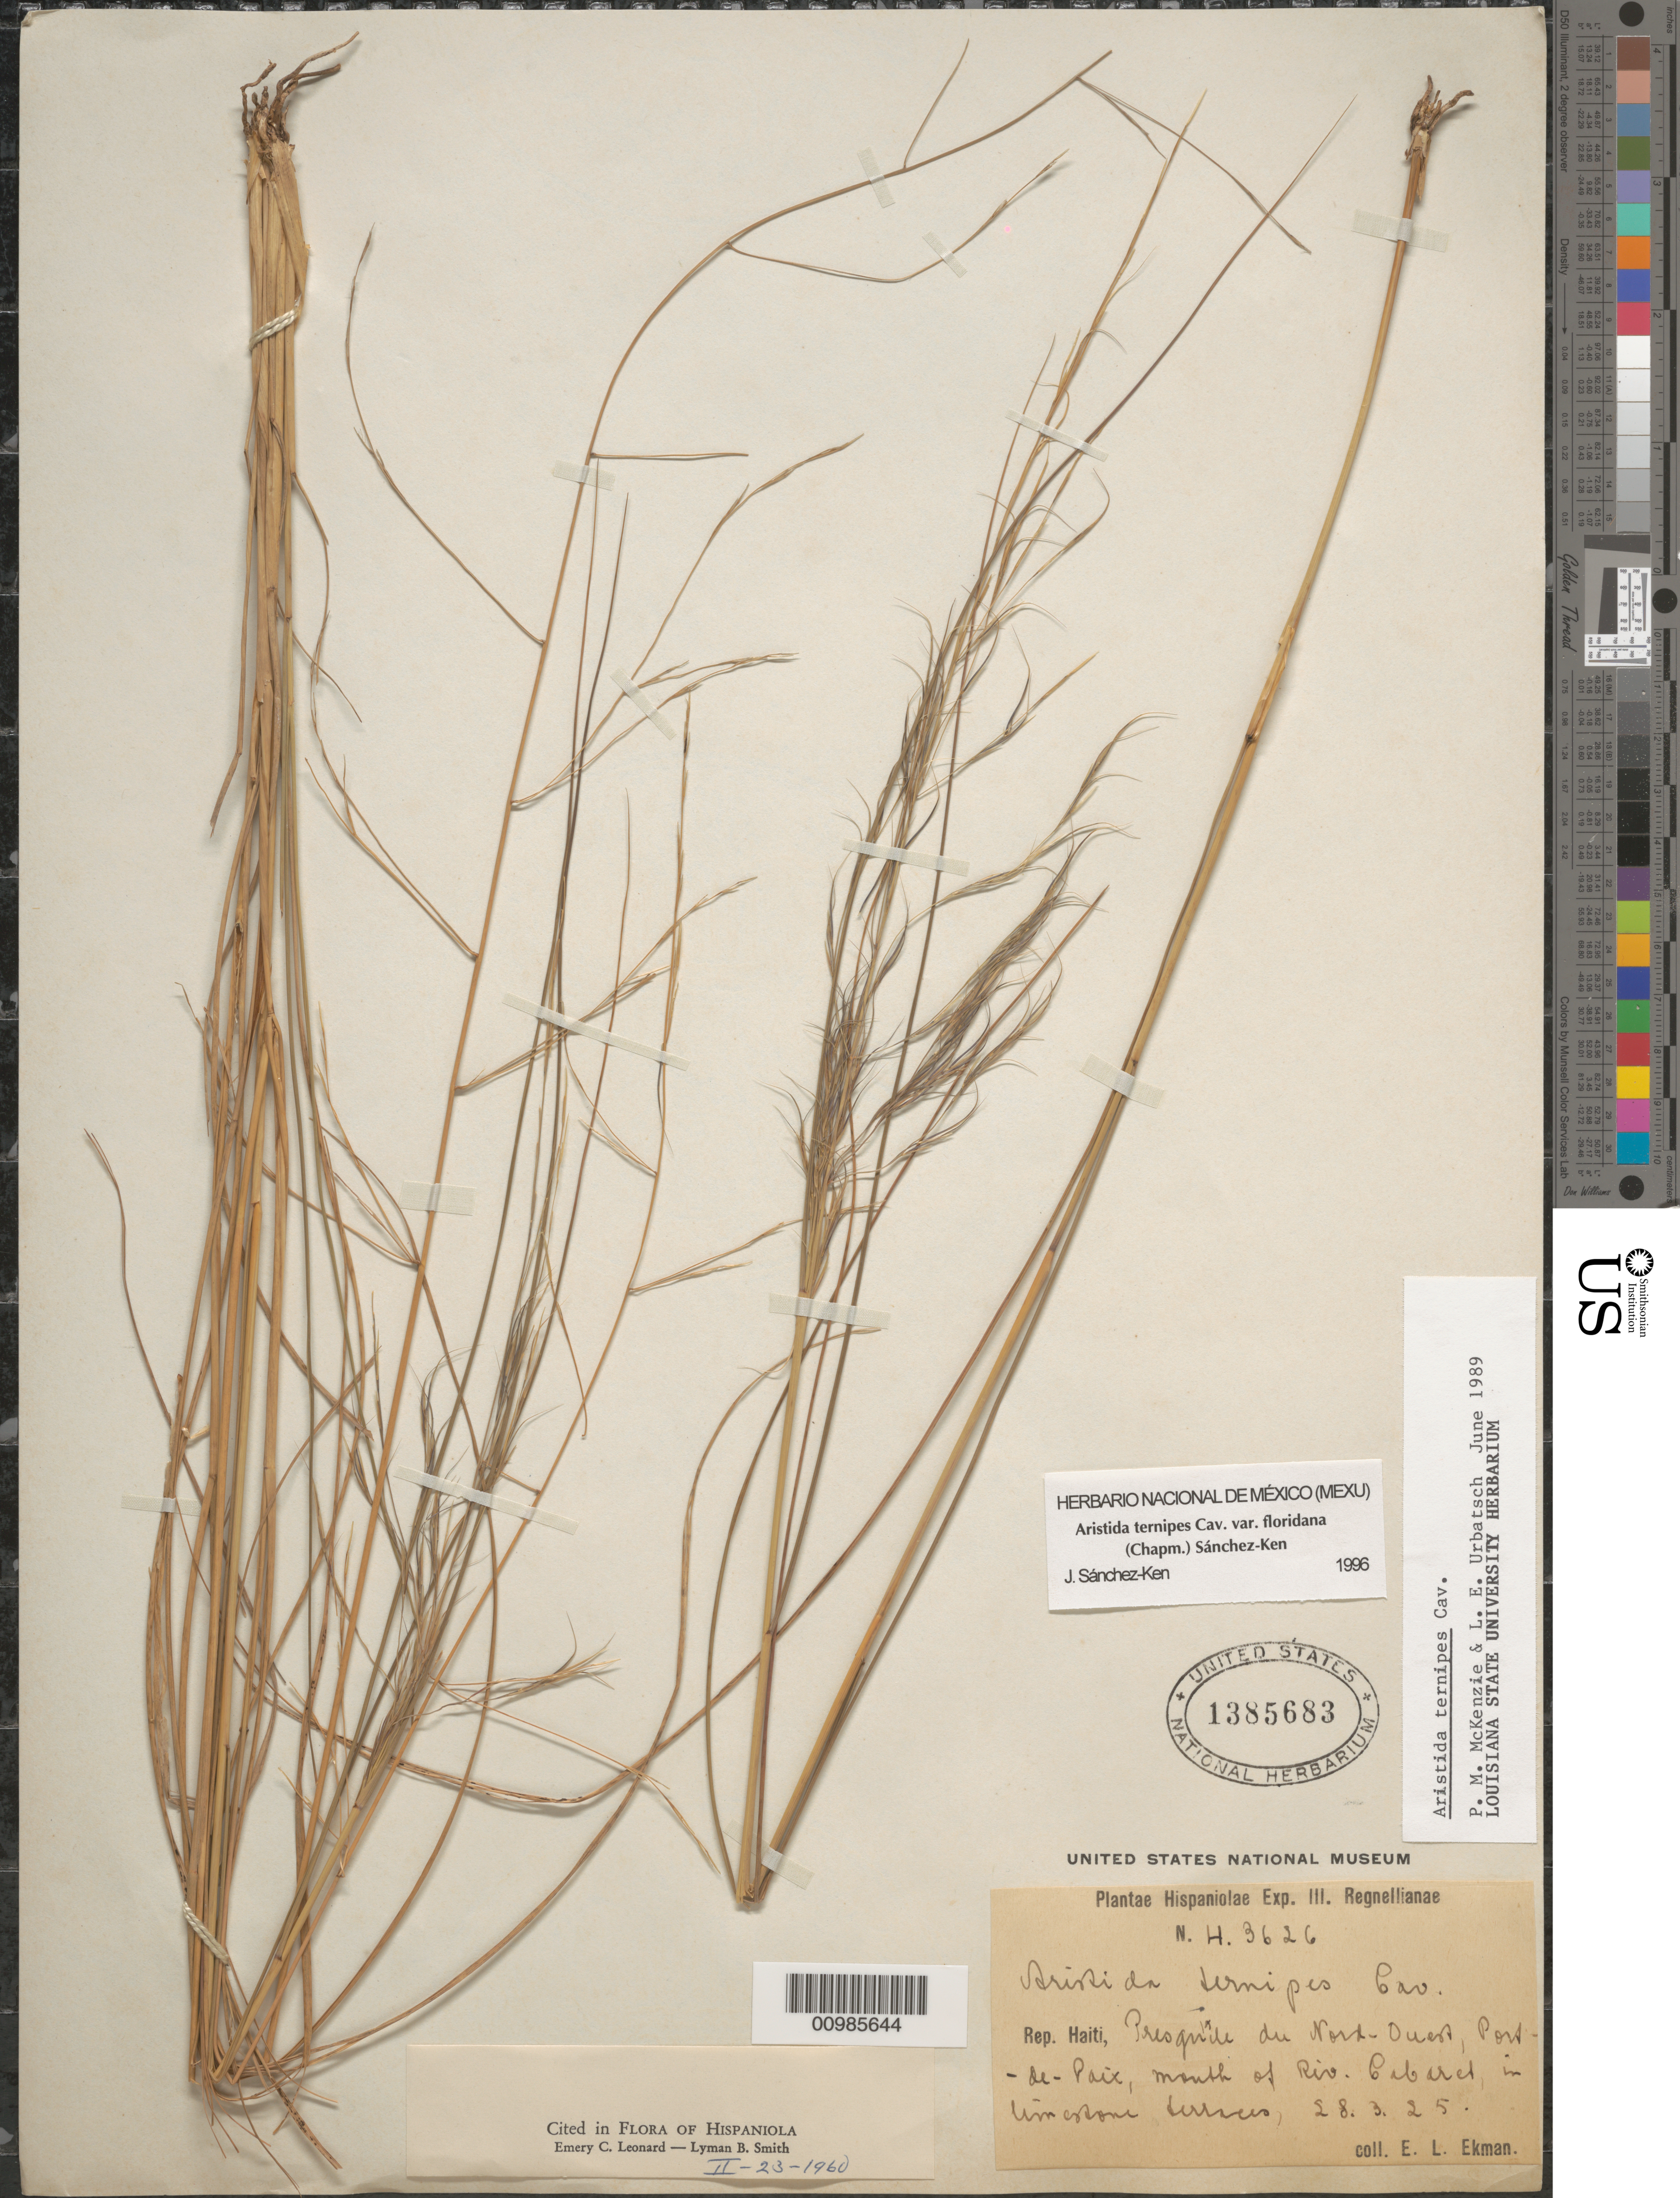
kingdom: Plantae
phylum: Tracheophyta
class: Liliopsida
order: Poales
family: Poaceae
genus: Aristida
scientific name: Aristida ternipes var. ternipes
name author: Cav.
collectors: E. L. Ekman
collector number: H 3626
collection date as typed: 28 Mar 1925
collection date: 1925-03-28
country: Haiti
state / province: Nord-Óuest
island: Hispaniola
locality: Port-de-Paix, mouth of Cabaret River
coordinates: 0 N, 0 E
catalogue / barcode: US 1385683